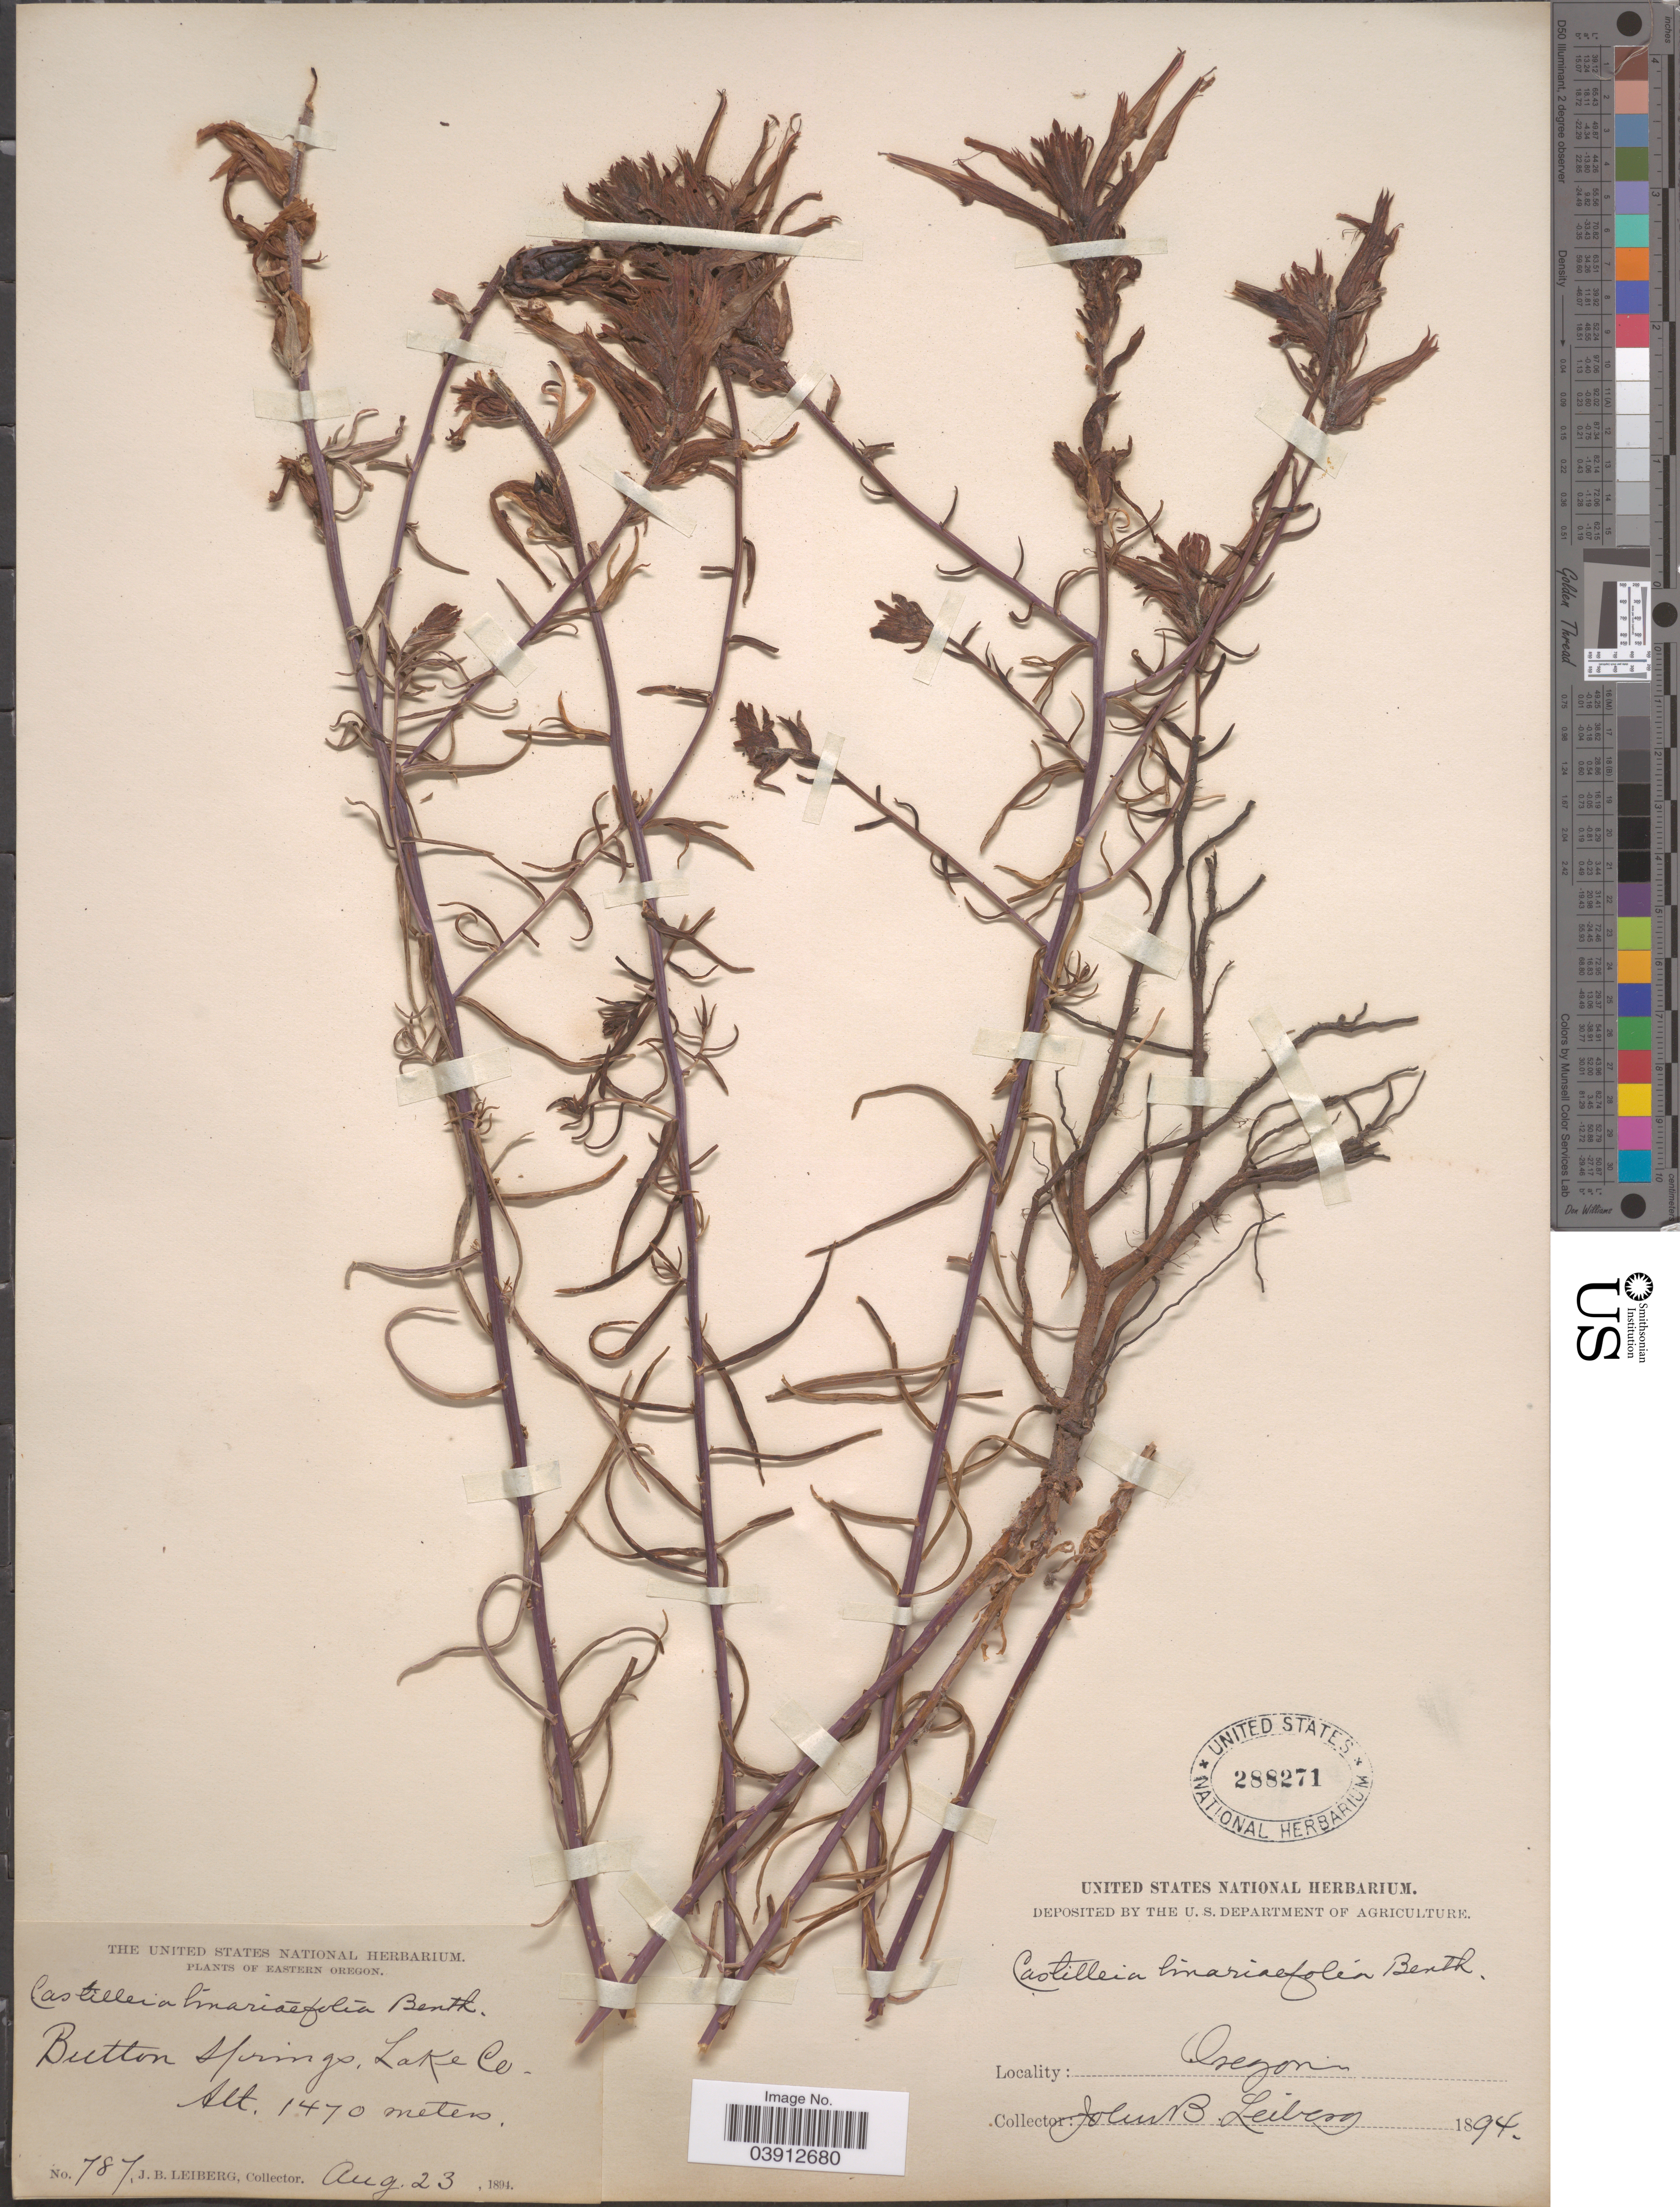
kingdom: Plantae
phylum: Tracheophyta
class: Magnoliopsida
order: Lamiales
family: Orobanchaceae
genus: Castilleja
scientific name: Castilleja linariifolia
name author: Benth.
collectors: J. B. Leiberg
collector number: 787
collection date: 1894-08-23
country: United States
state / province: Oregon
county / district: Lake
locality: Eastern Oregon. Button Springs, Lake Co.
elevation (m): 1470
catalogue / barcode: US 288271